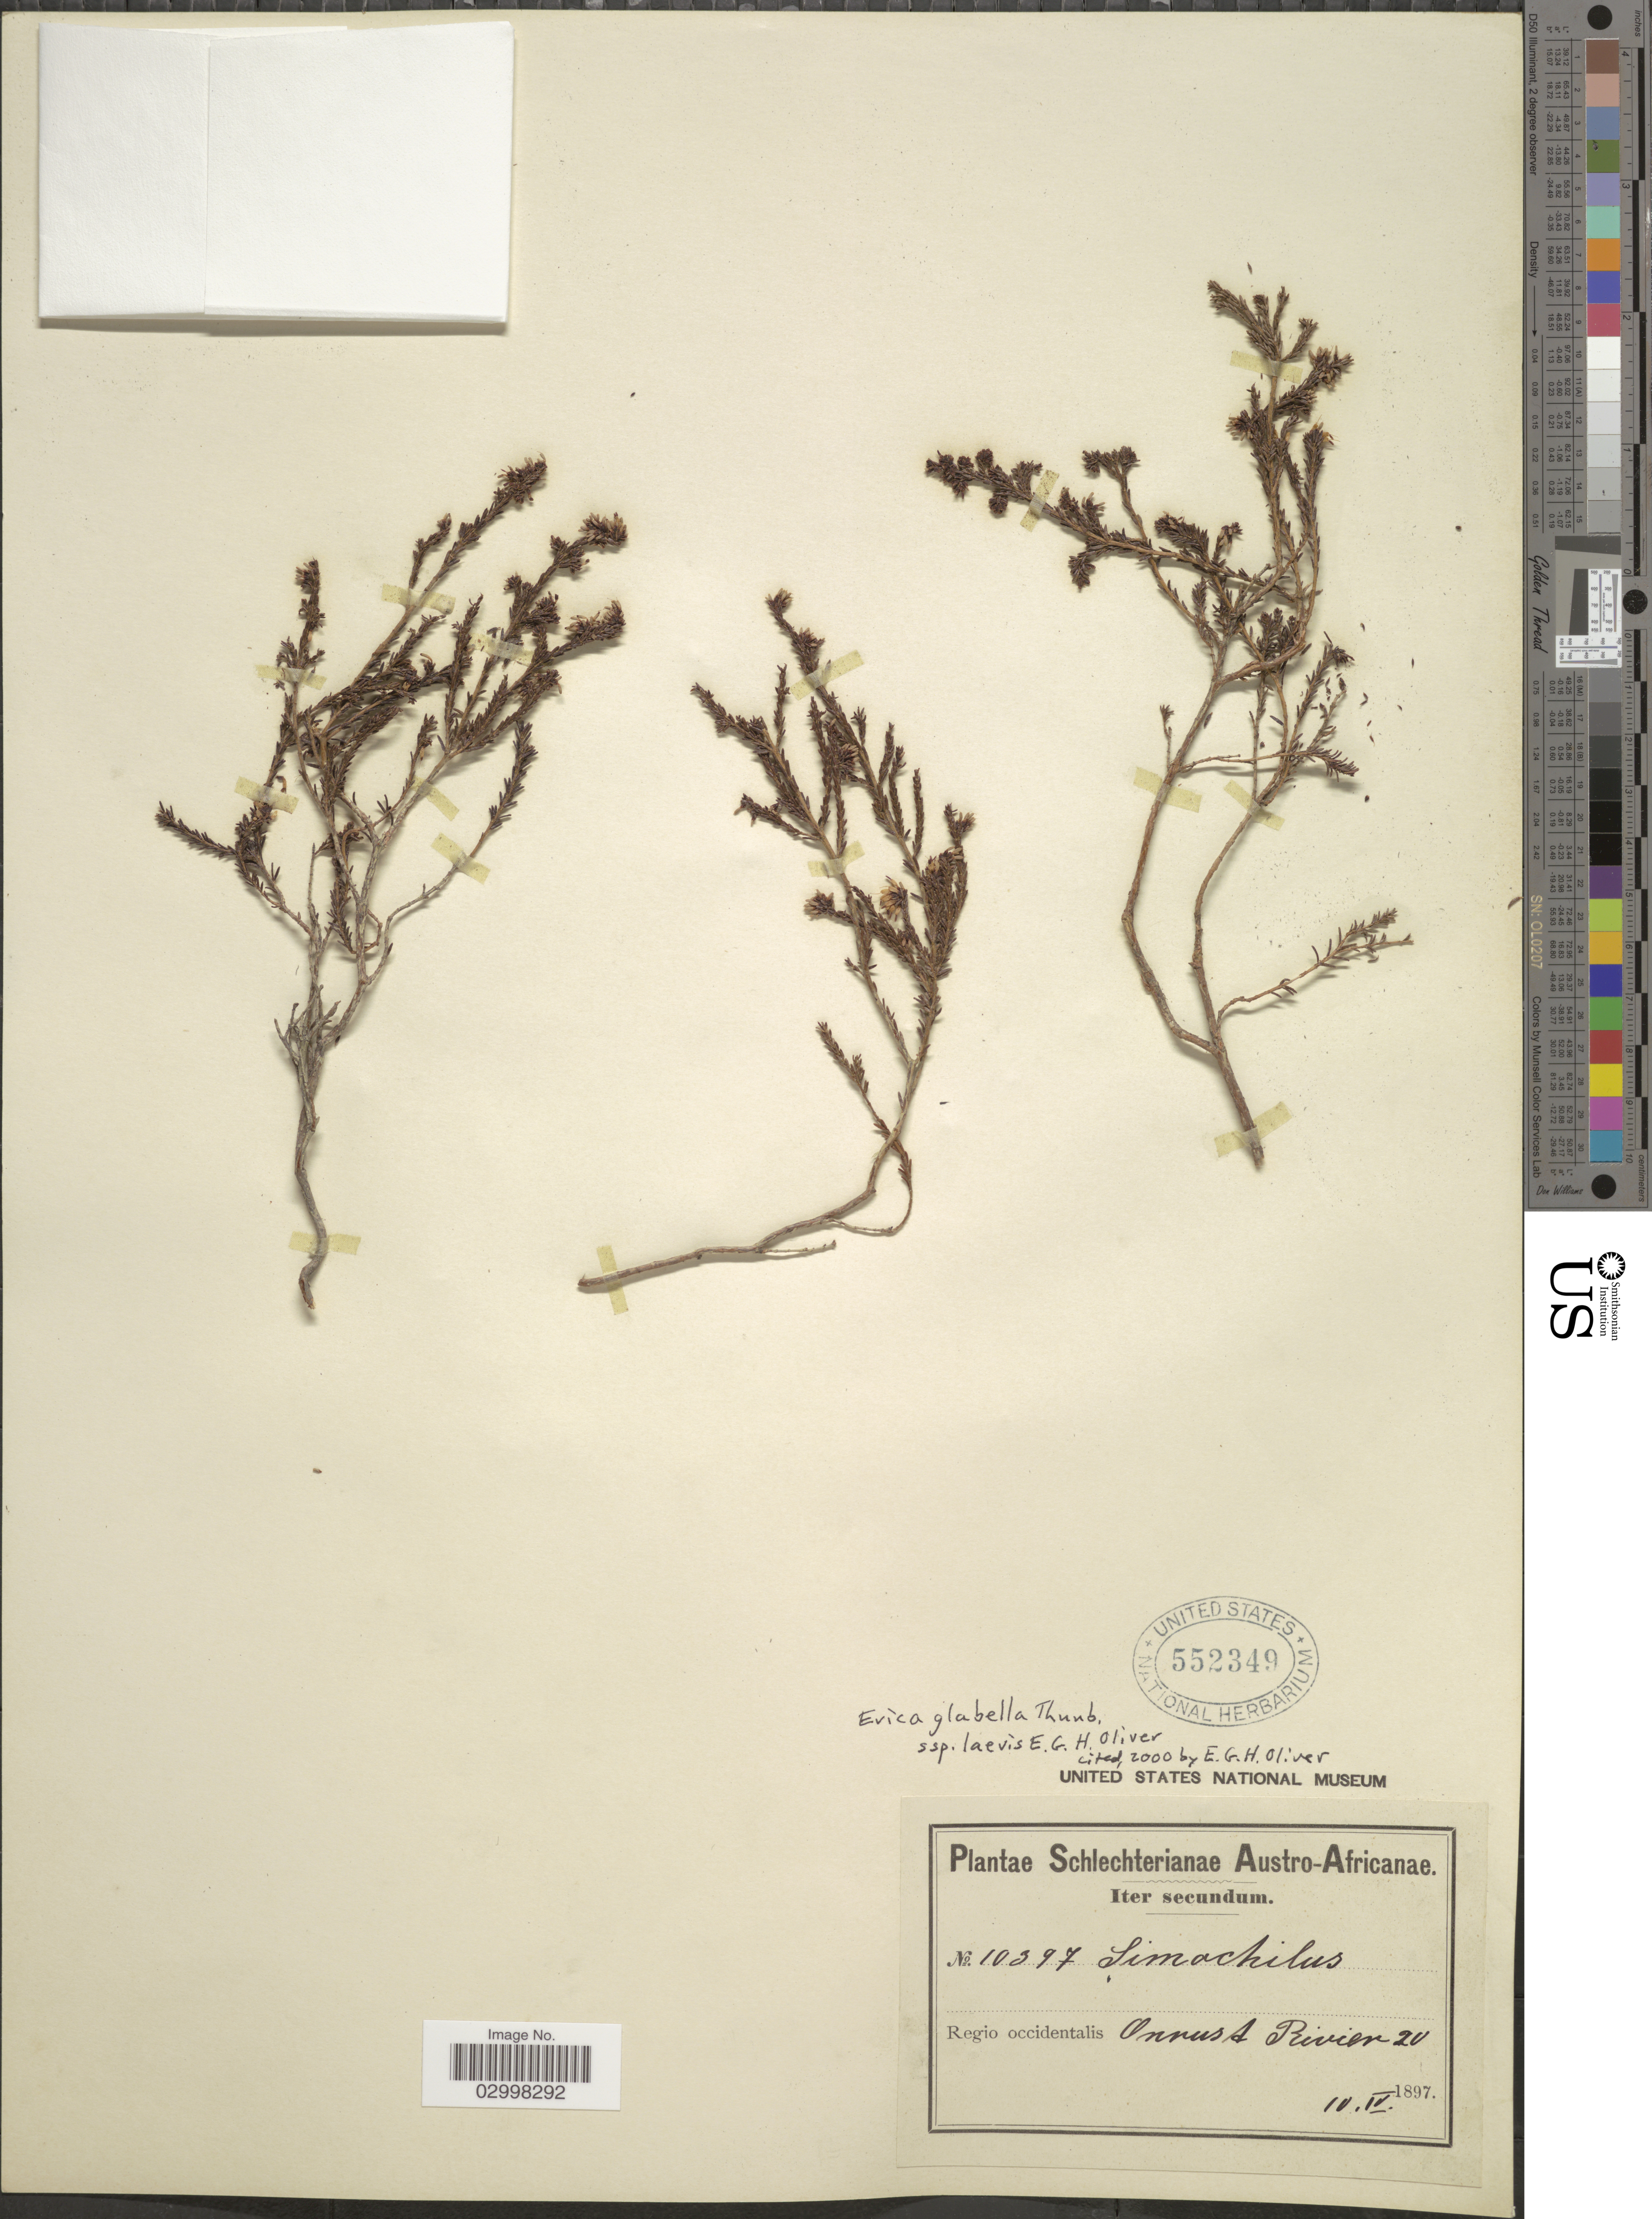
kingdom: Plantae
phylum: Tracheophyta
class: Magnoliopsida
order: Ericales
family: Ericaceae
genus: Erica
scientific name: Erica glabella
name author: Thunb.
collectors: Schlechter, --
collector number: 10397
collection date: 1897-04-10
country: South Africa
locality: Austro-Africanae. Regio occidentalis Onrust River.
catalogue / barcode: US 552349